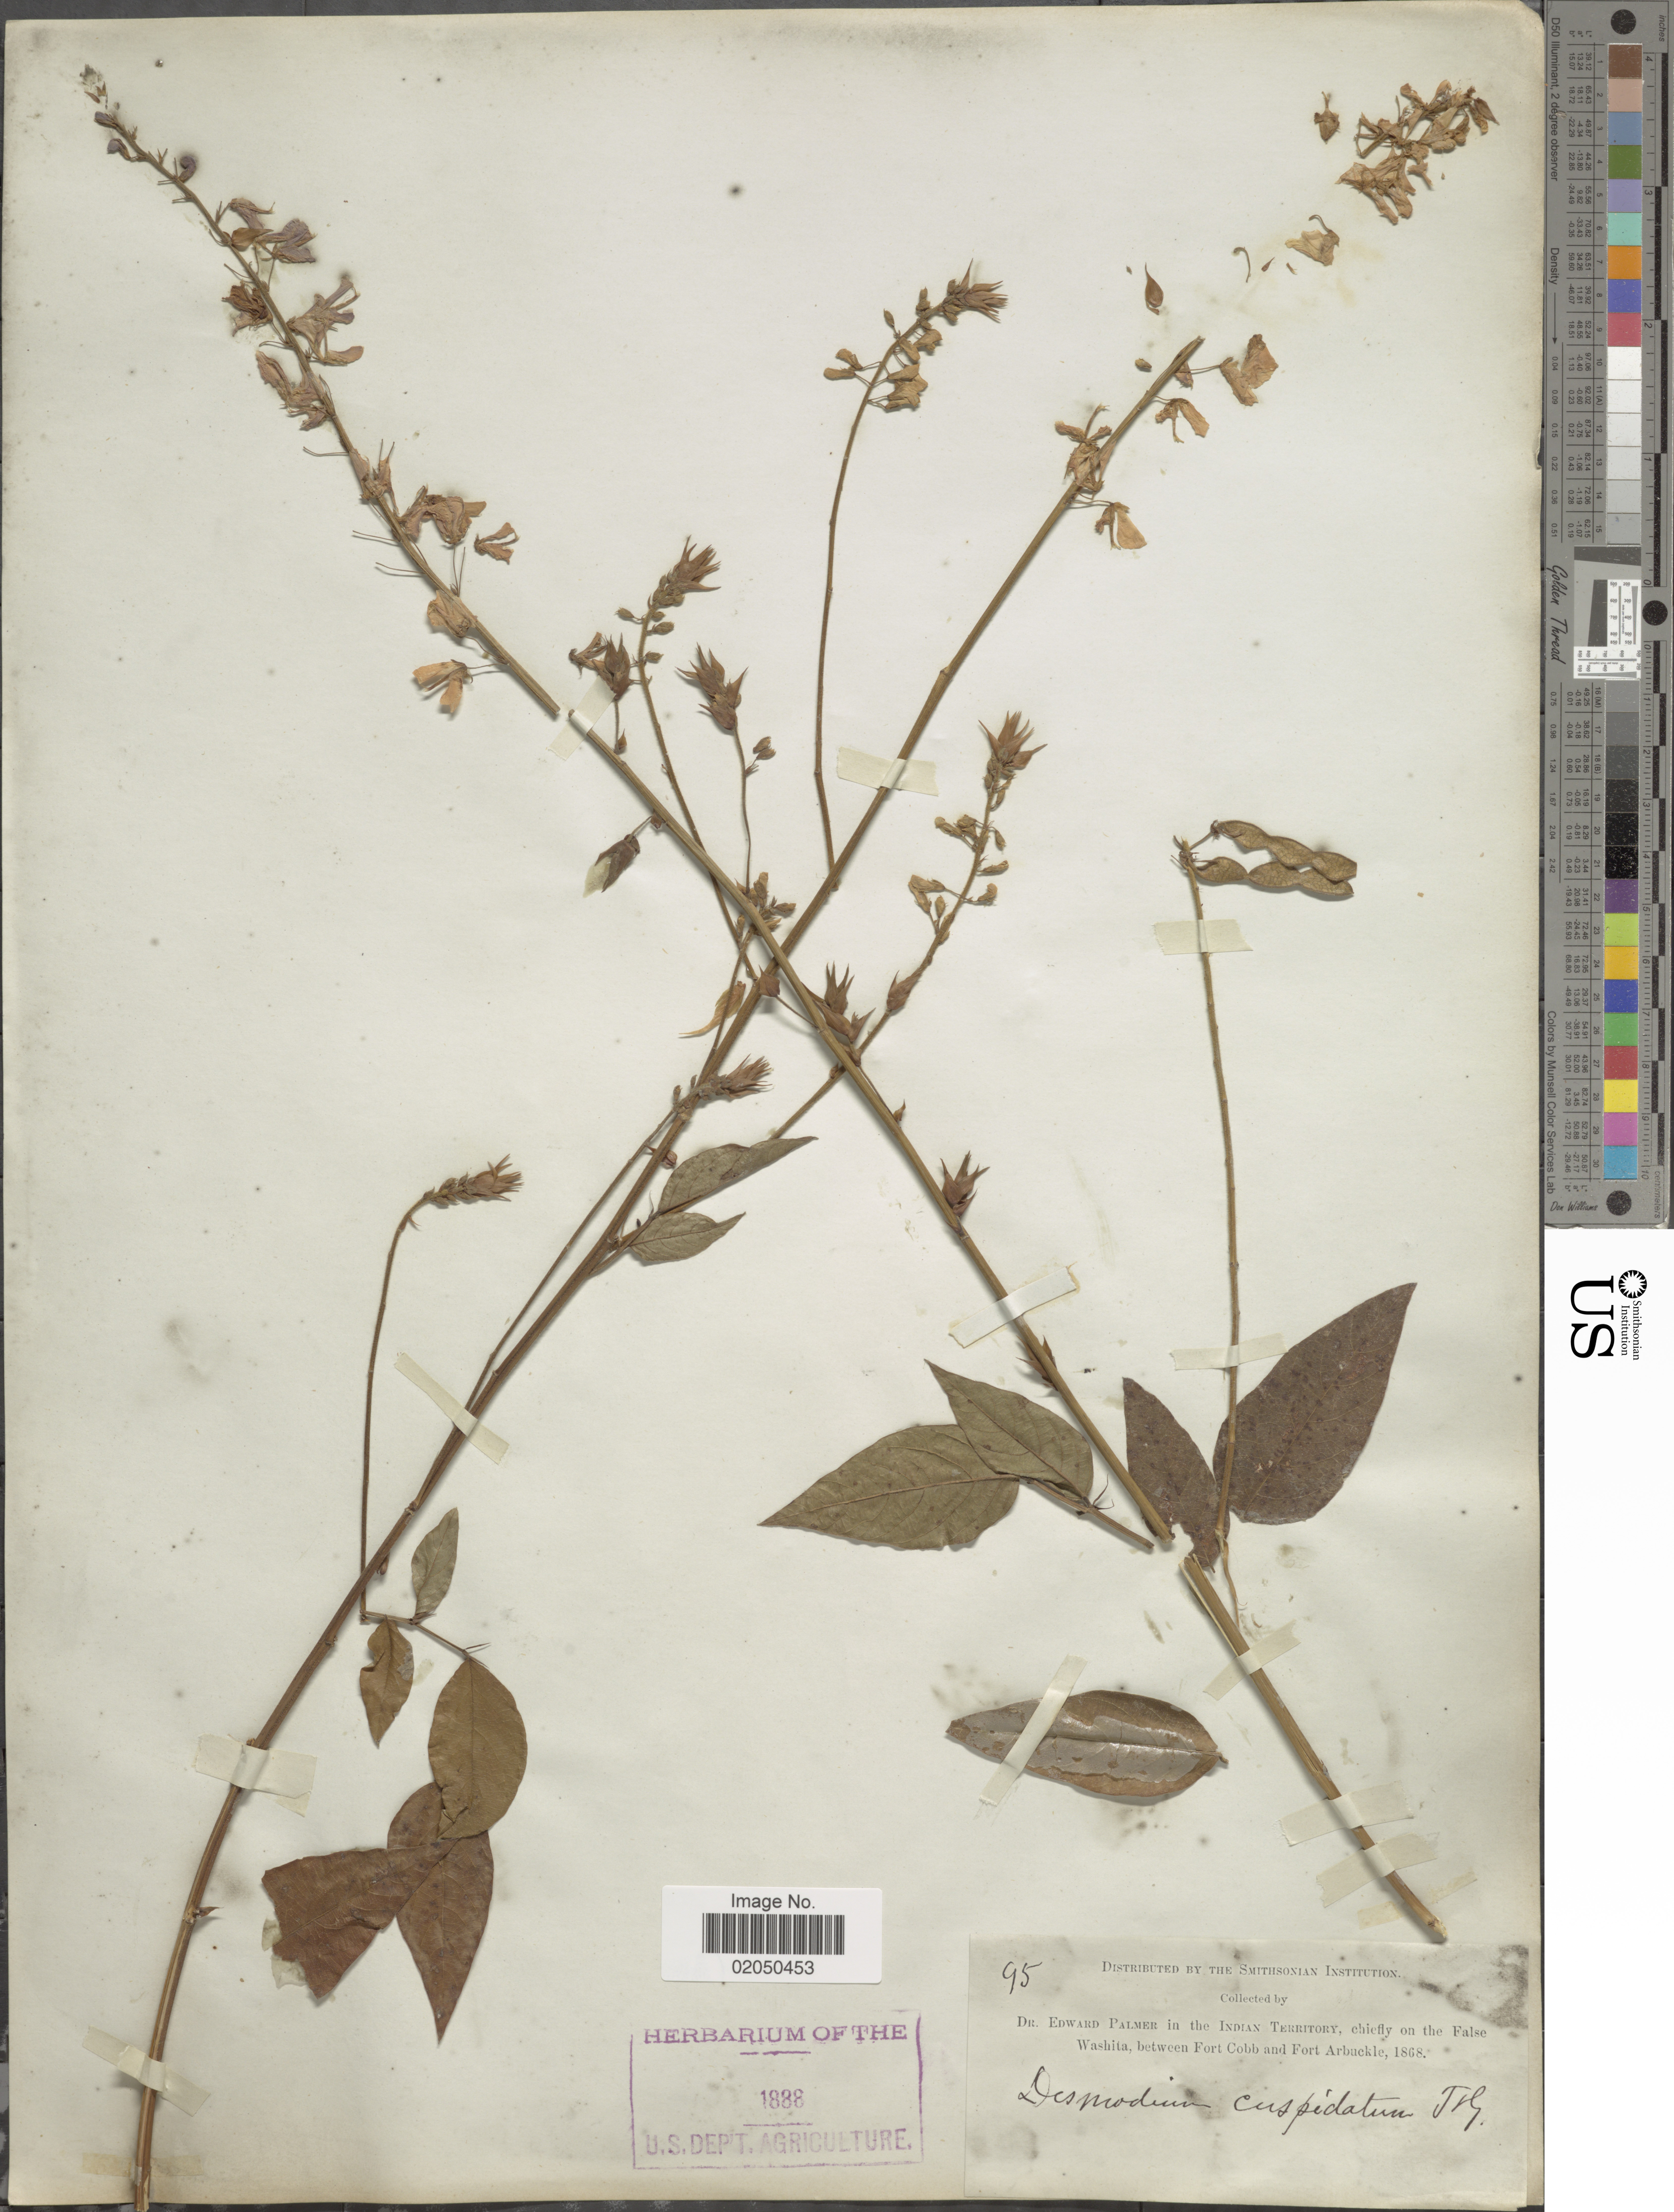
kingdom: Plantae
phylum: Tracheophyta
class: Magnoliopsida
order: Fabales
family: Fabaceae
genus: Desmodium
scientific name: Desmodium cuspidatum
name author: (Muhl. ex Willd.) Loudon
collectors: E. Palmer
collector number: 95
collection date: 1868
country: United States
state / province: Oklahoma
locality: In the Indian Territory, chiefly on the False Washita, between Fort Cobb and Fort Arbuckle